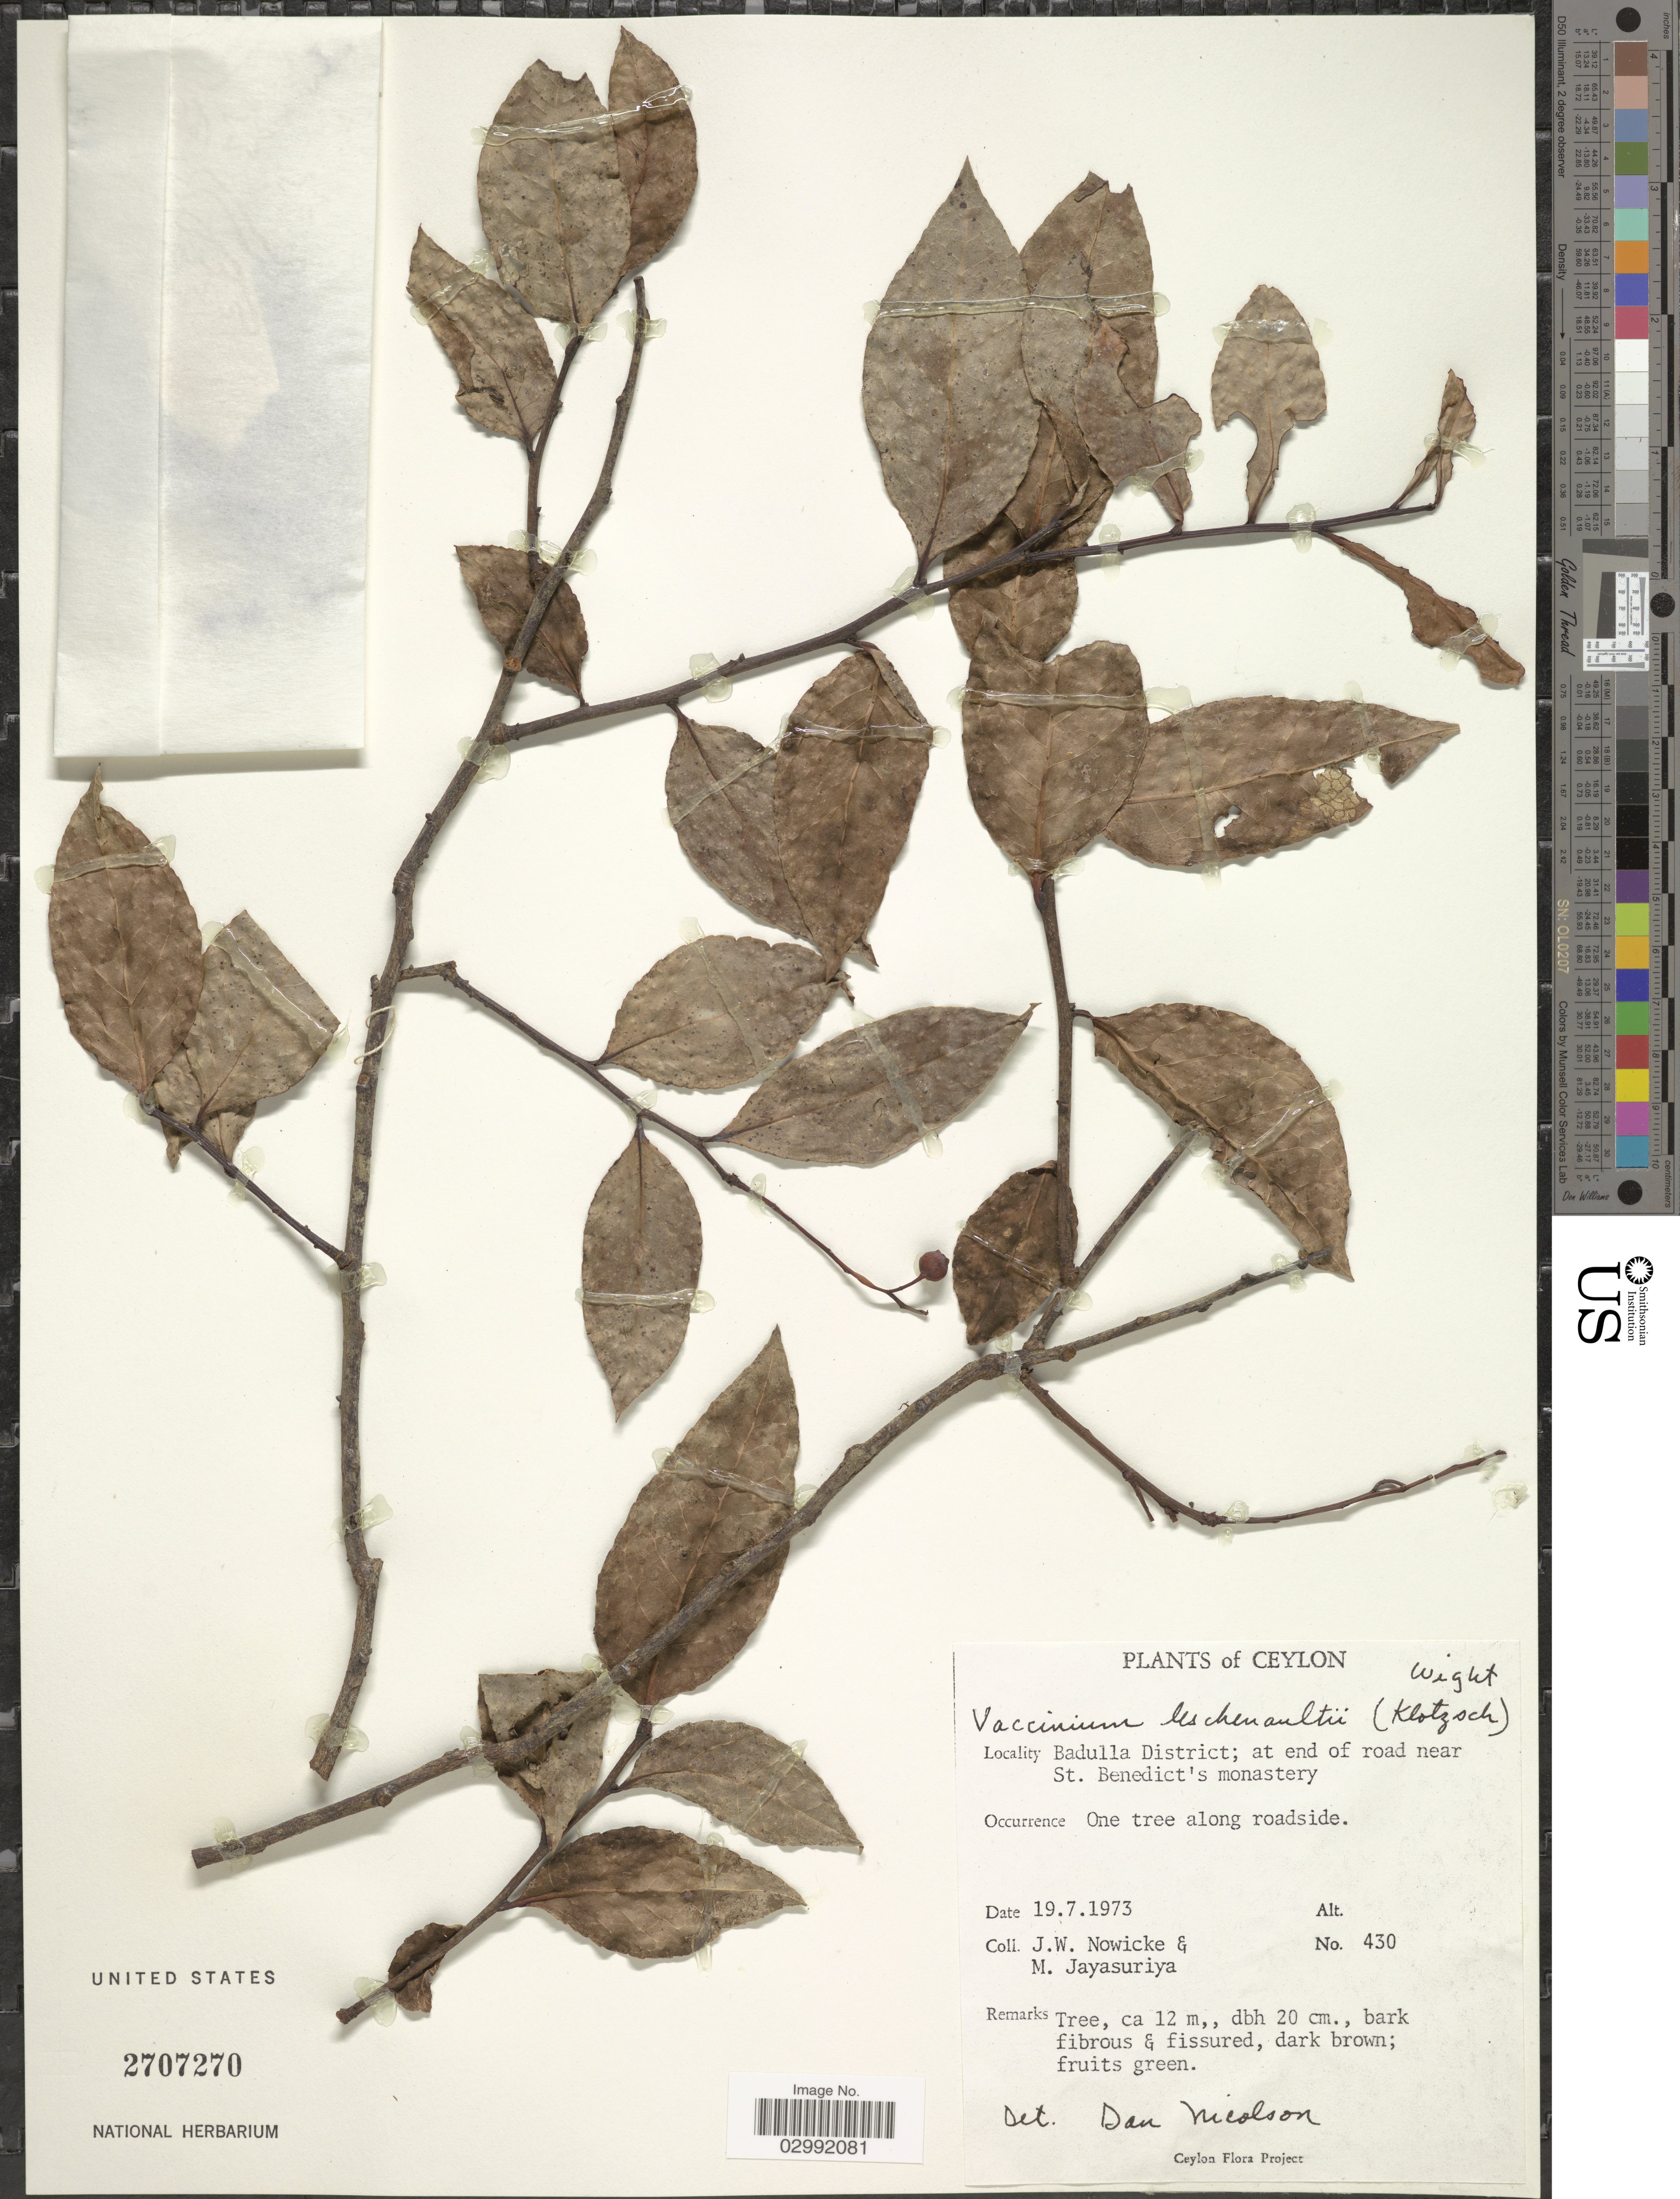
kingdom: Plantae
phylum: Tracheophyta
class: Magnoliopsida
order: Ericales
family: Ericaceae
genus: Vaccinium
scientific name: Vaccinium leschenaultii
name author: Wight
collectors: J. W. Nowicke & M. Jayasuriya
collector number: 430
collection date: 1973-07-19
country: Sri Lanka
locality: Ceylon, Badulla District; at end of road near St. Benedict's monastery.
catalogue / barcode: US 2707270